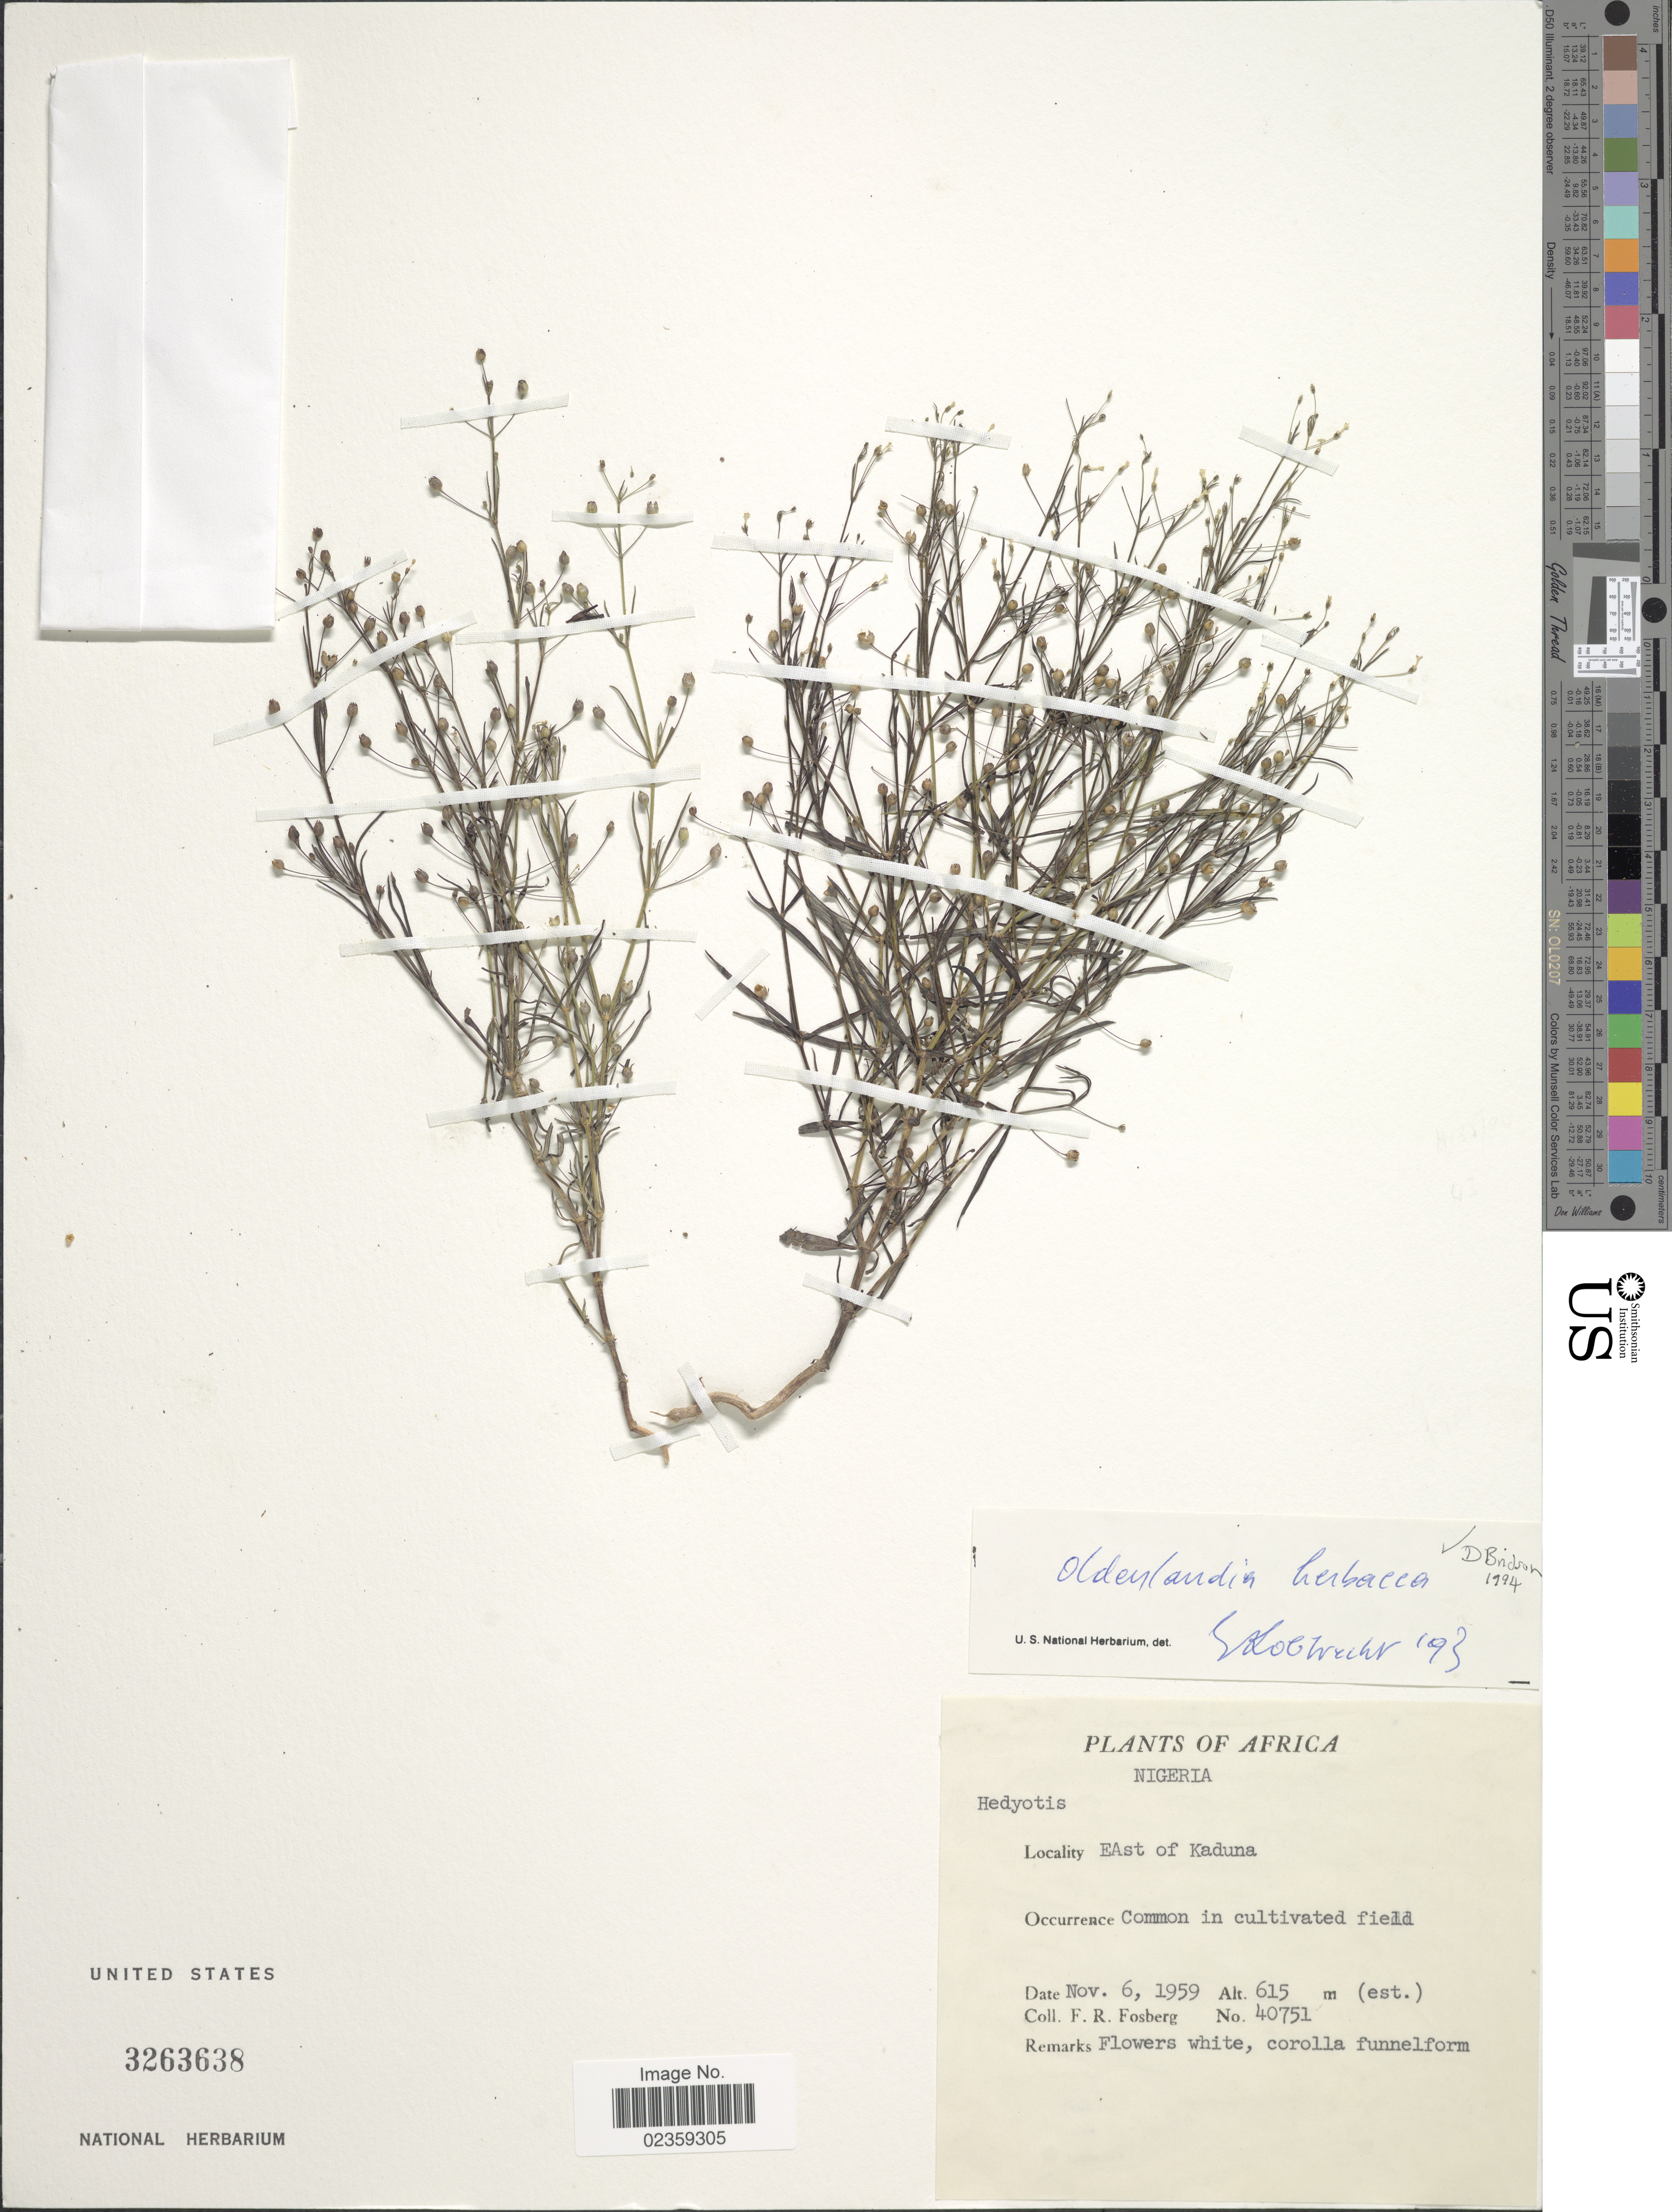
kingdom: Plantae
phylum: Tracheophyta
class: Magnoliopsida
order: Gentianales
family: Rubiaceae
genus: Oldenlandia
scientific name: Oldenlandia herbacea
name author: (L.) Roxb.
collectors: F. R. Fosberg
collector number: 40751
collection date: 1959-11-06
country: Nigeria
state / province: Kaduna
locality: East of Kaduna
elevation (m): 615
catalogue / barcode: US 3263638